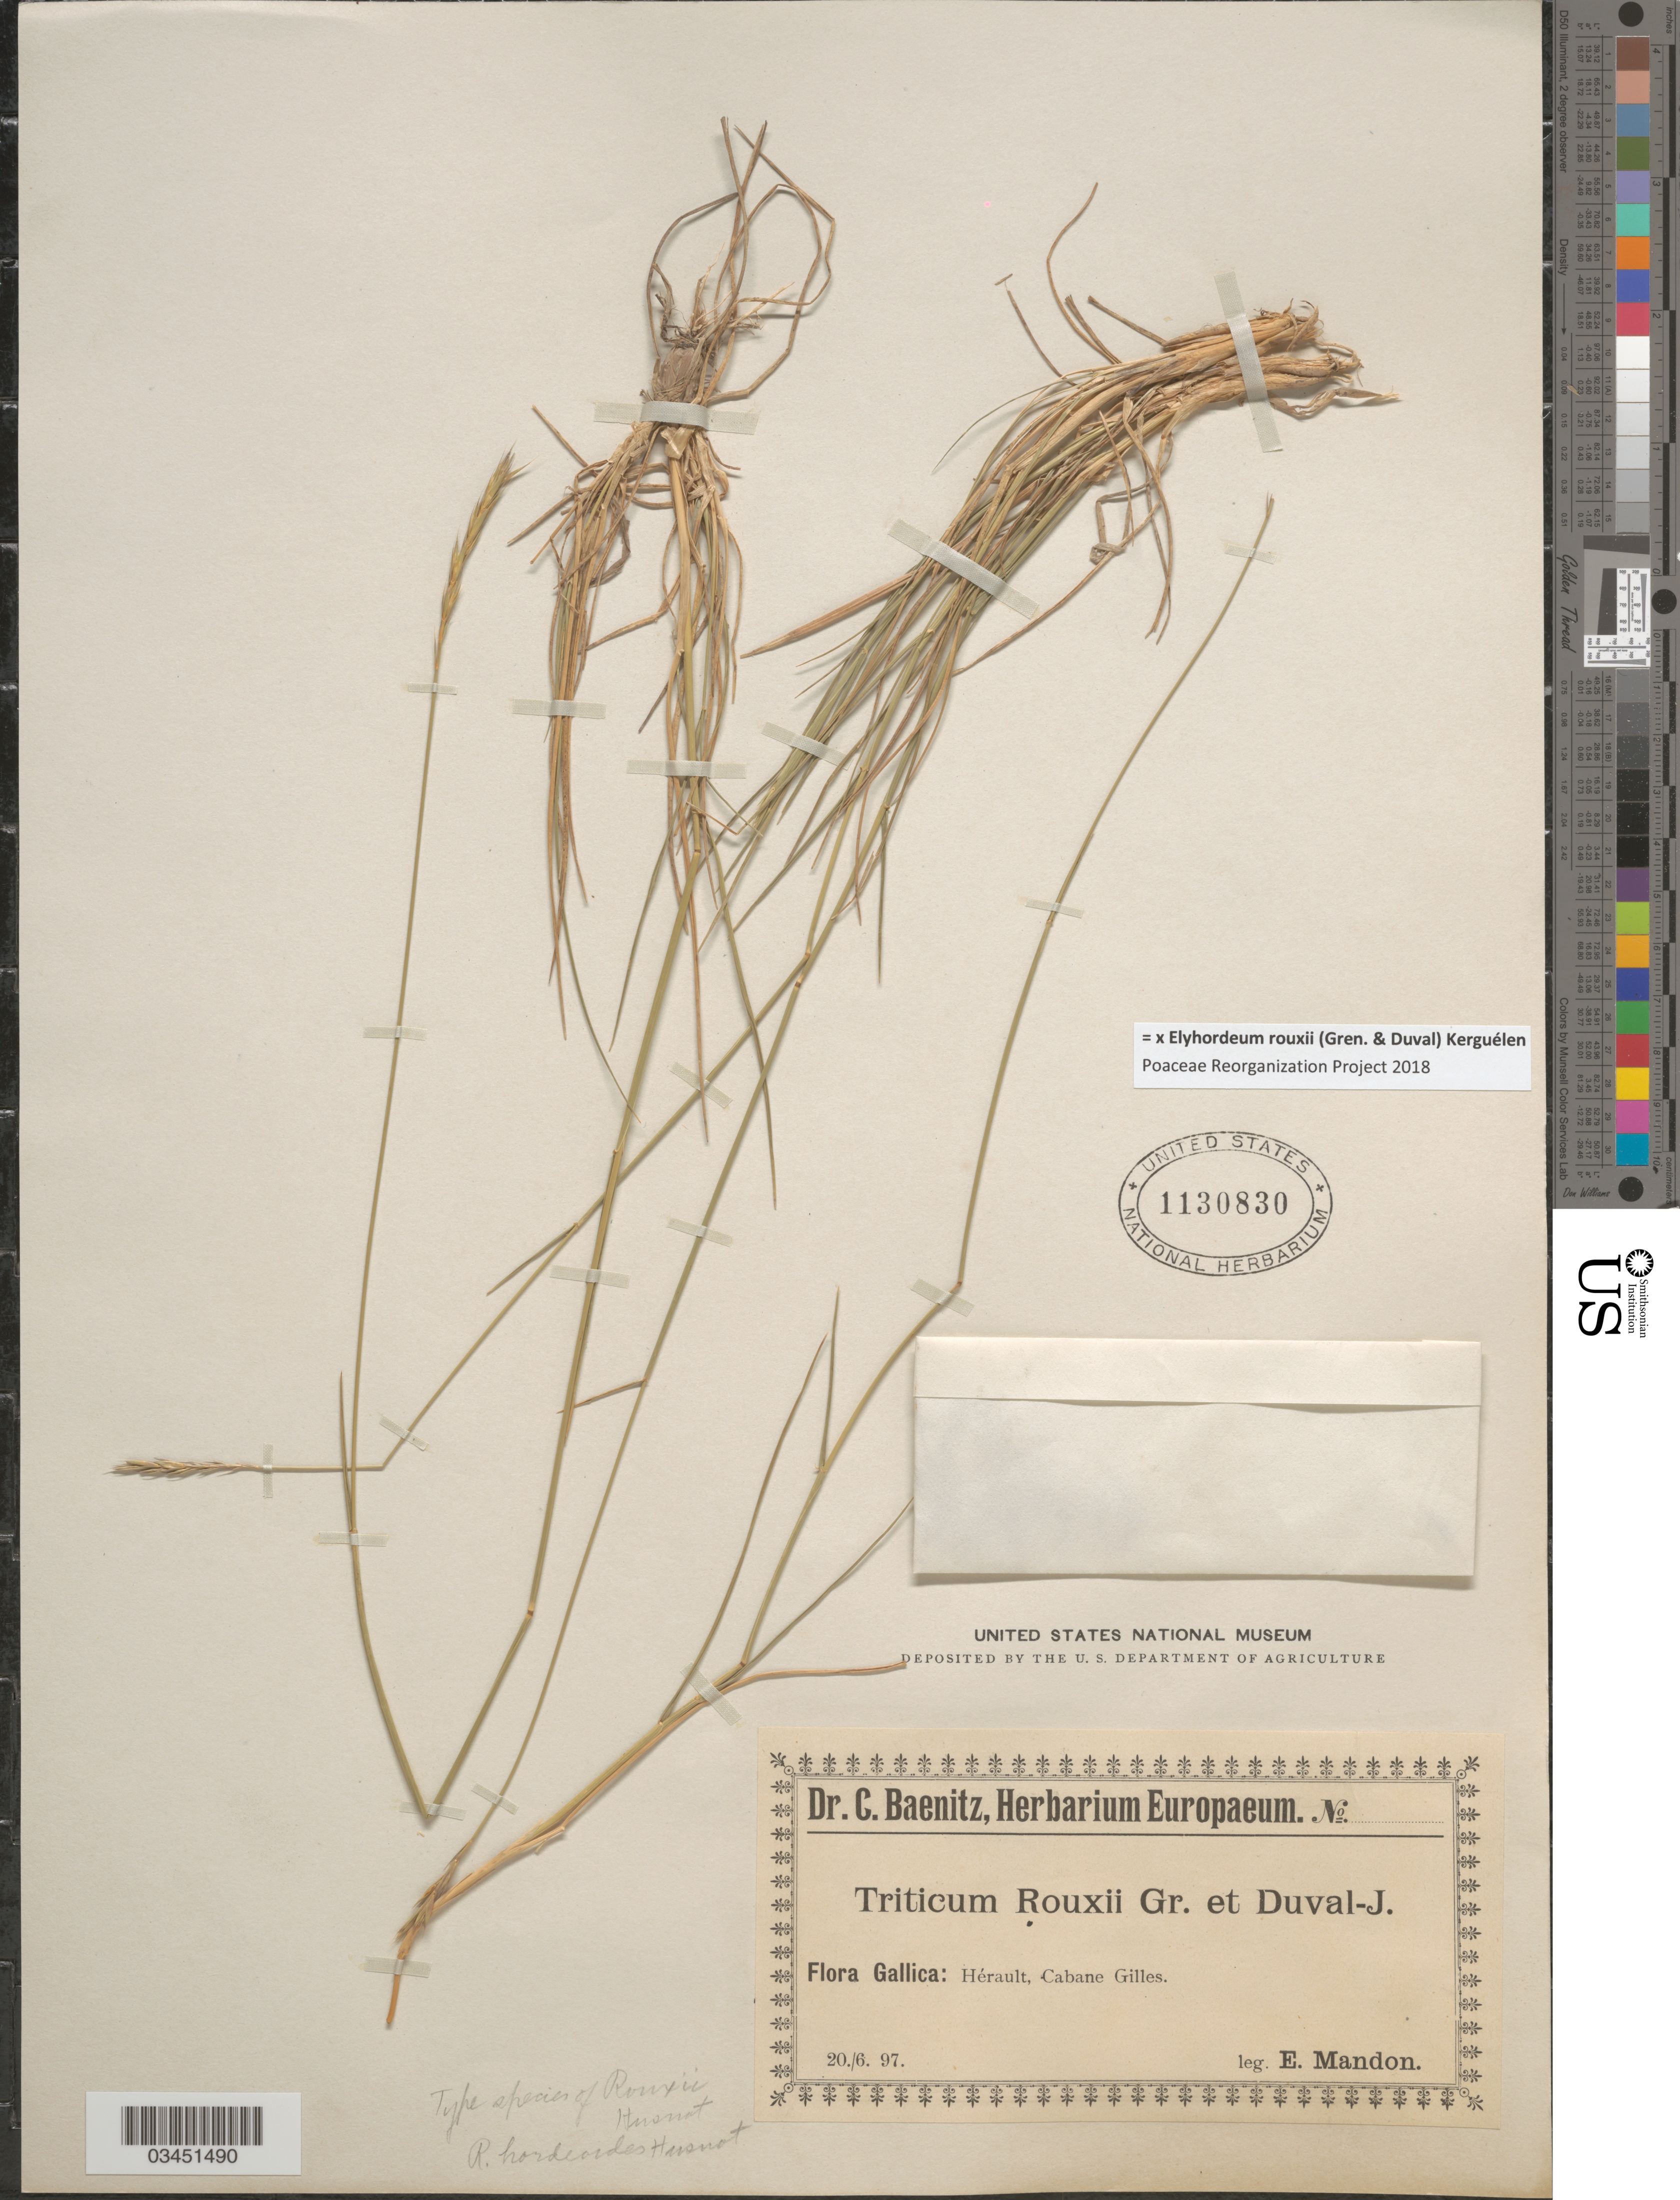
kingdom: Plantae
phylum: Tracheophyta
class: Liliopsida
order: Poales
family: Poaceae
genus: Elyhordeum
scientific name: x Elyhordeum rouxii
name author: (Gren. & Duval) Kerguélen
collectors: E. Mandon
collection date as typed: Transcribed d/m/y: 20/6/97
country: France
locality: Hérault, Cabane Gilles.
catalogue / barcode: US 1130830